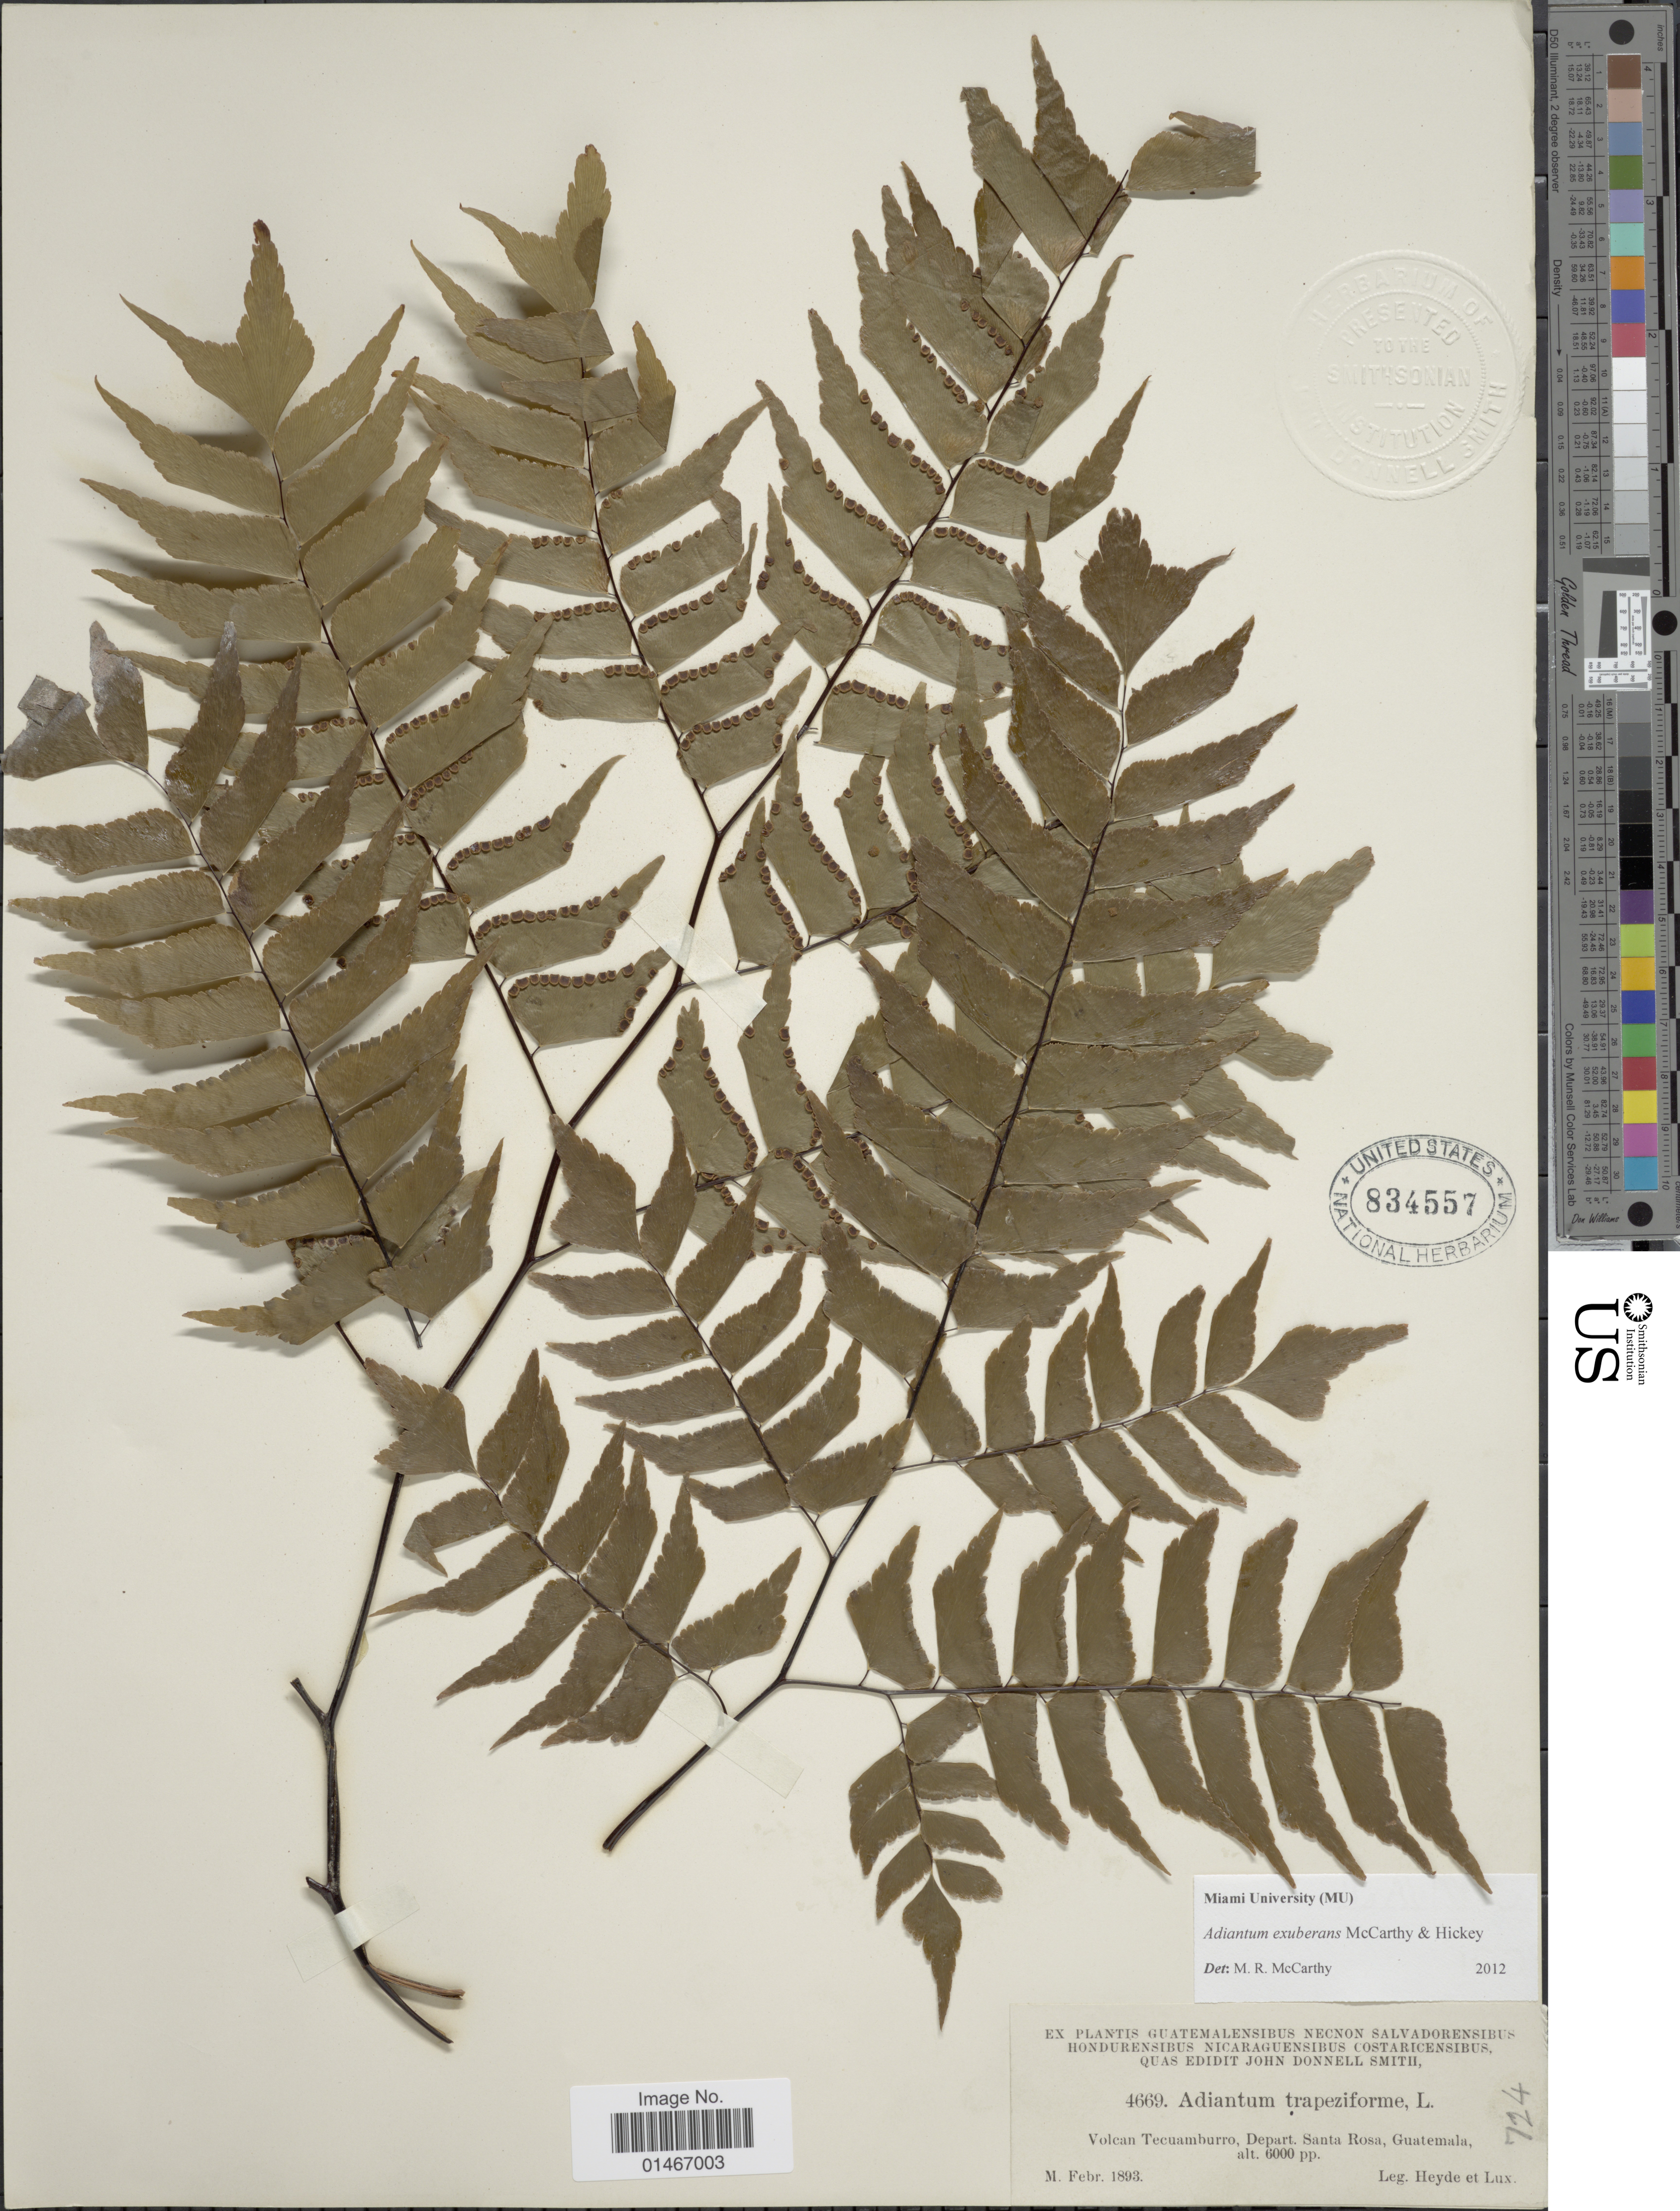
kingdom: Plantae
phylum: Tracheophyta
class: Polypodiopsida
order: Polypodiales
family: Pteridaceae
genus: Adiantum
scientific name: Adiantum exuberans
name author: M.R. McCarthy & Hickey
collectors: Heyde & Lux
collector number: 4669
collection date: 1893-02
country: Guatemala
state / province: Santa Rosa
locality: Volcan Tecuamburro, Depart. Santa Rosa.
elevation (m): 1829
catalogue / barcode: US 834557